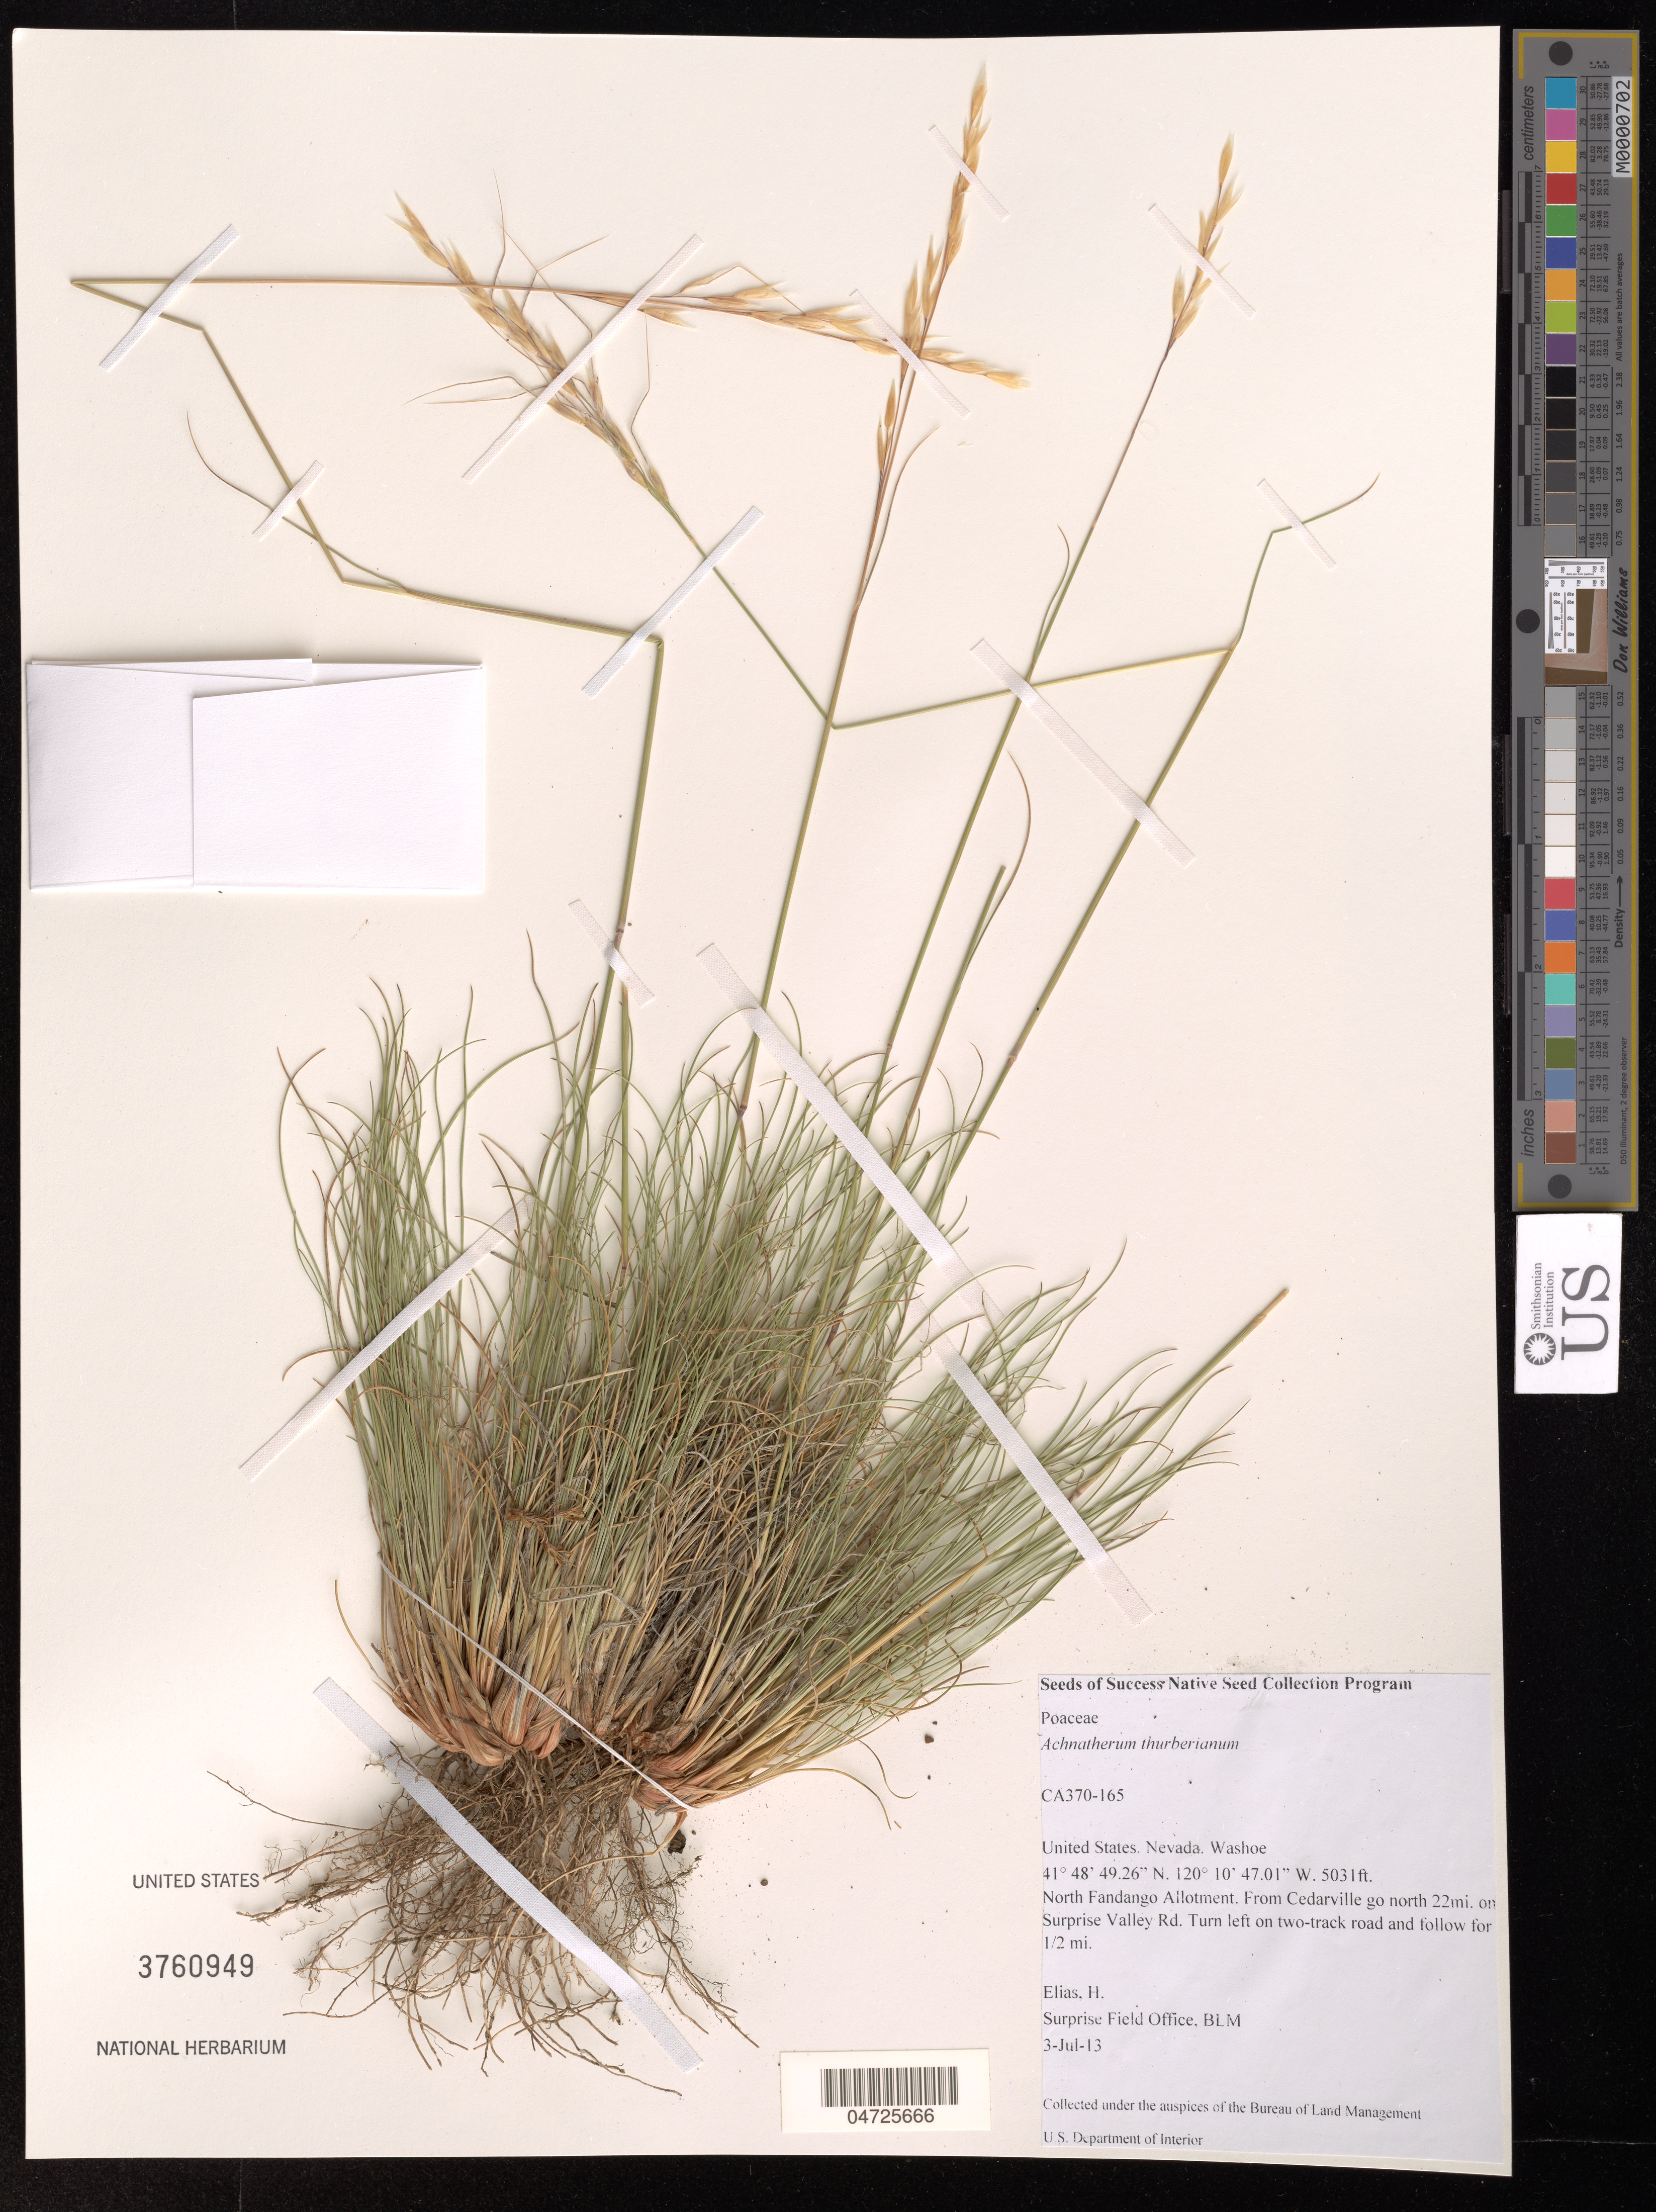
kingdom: Plantae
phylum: Tracheophyta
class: Liliopsida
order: Poales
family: Poaceae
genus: Achnatherum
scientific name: Achnatherum thurberianum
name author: (Piper) Barkworth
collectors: H. Elias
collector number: CA370-165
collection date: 2013-07-03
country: United States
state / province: Nevada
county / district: Washoe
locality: Washoe. North Fandango Allotment. From Cedarville go north 22mi. on Surprise Valley Rd. Turn left on two-track road and follow for 1/2 mi.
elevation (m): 1533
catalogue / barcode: US 3760949